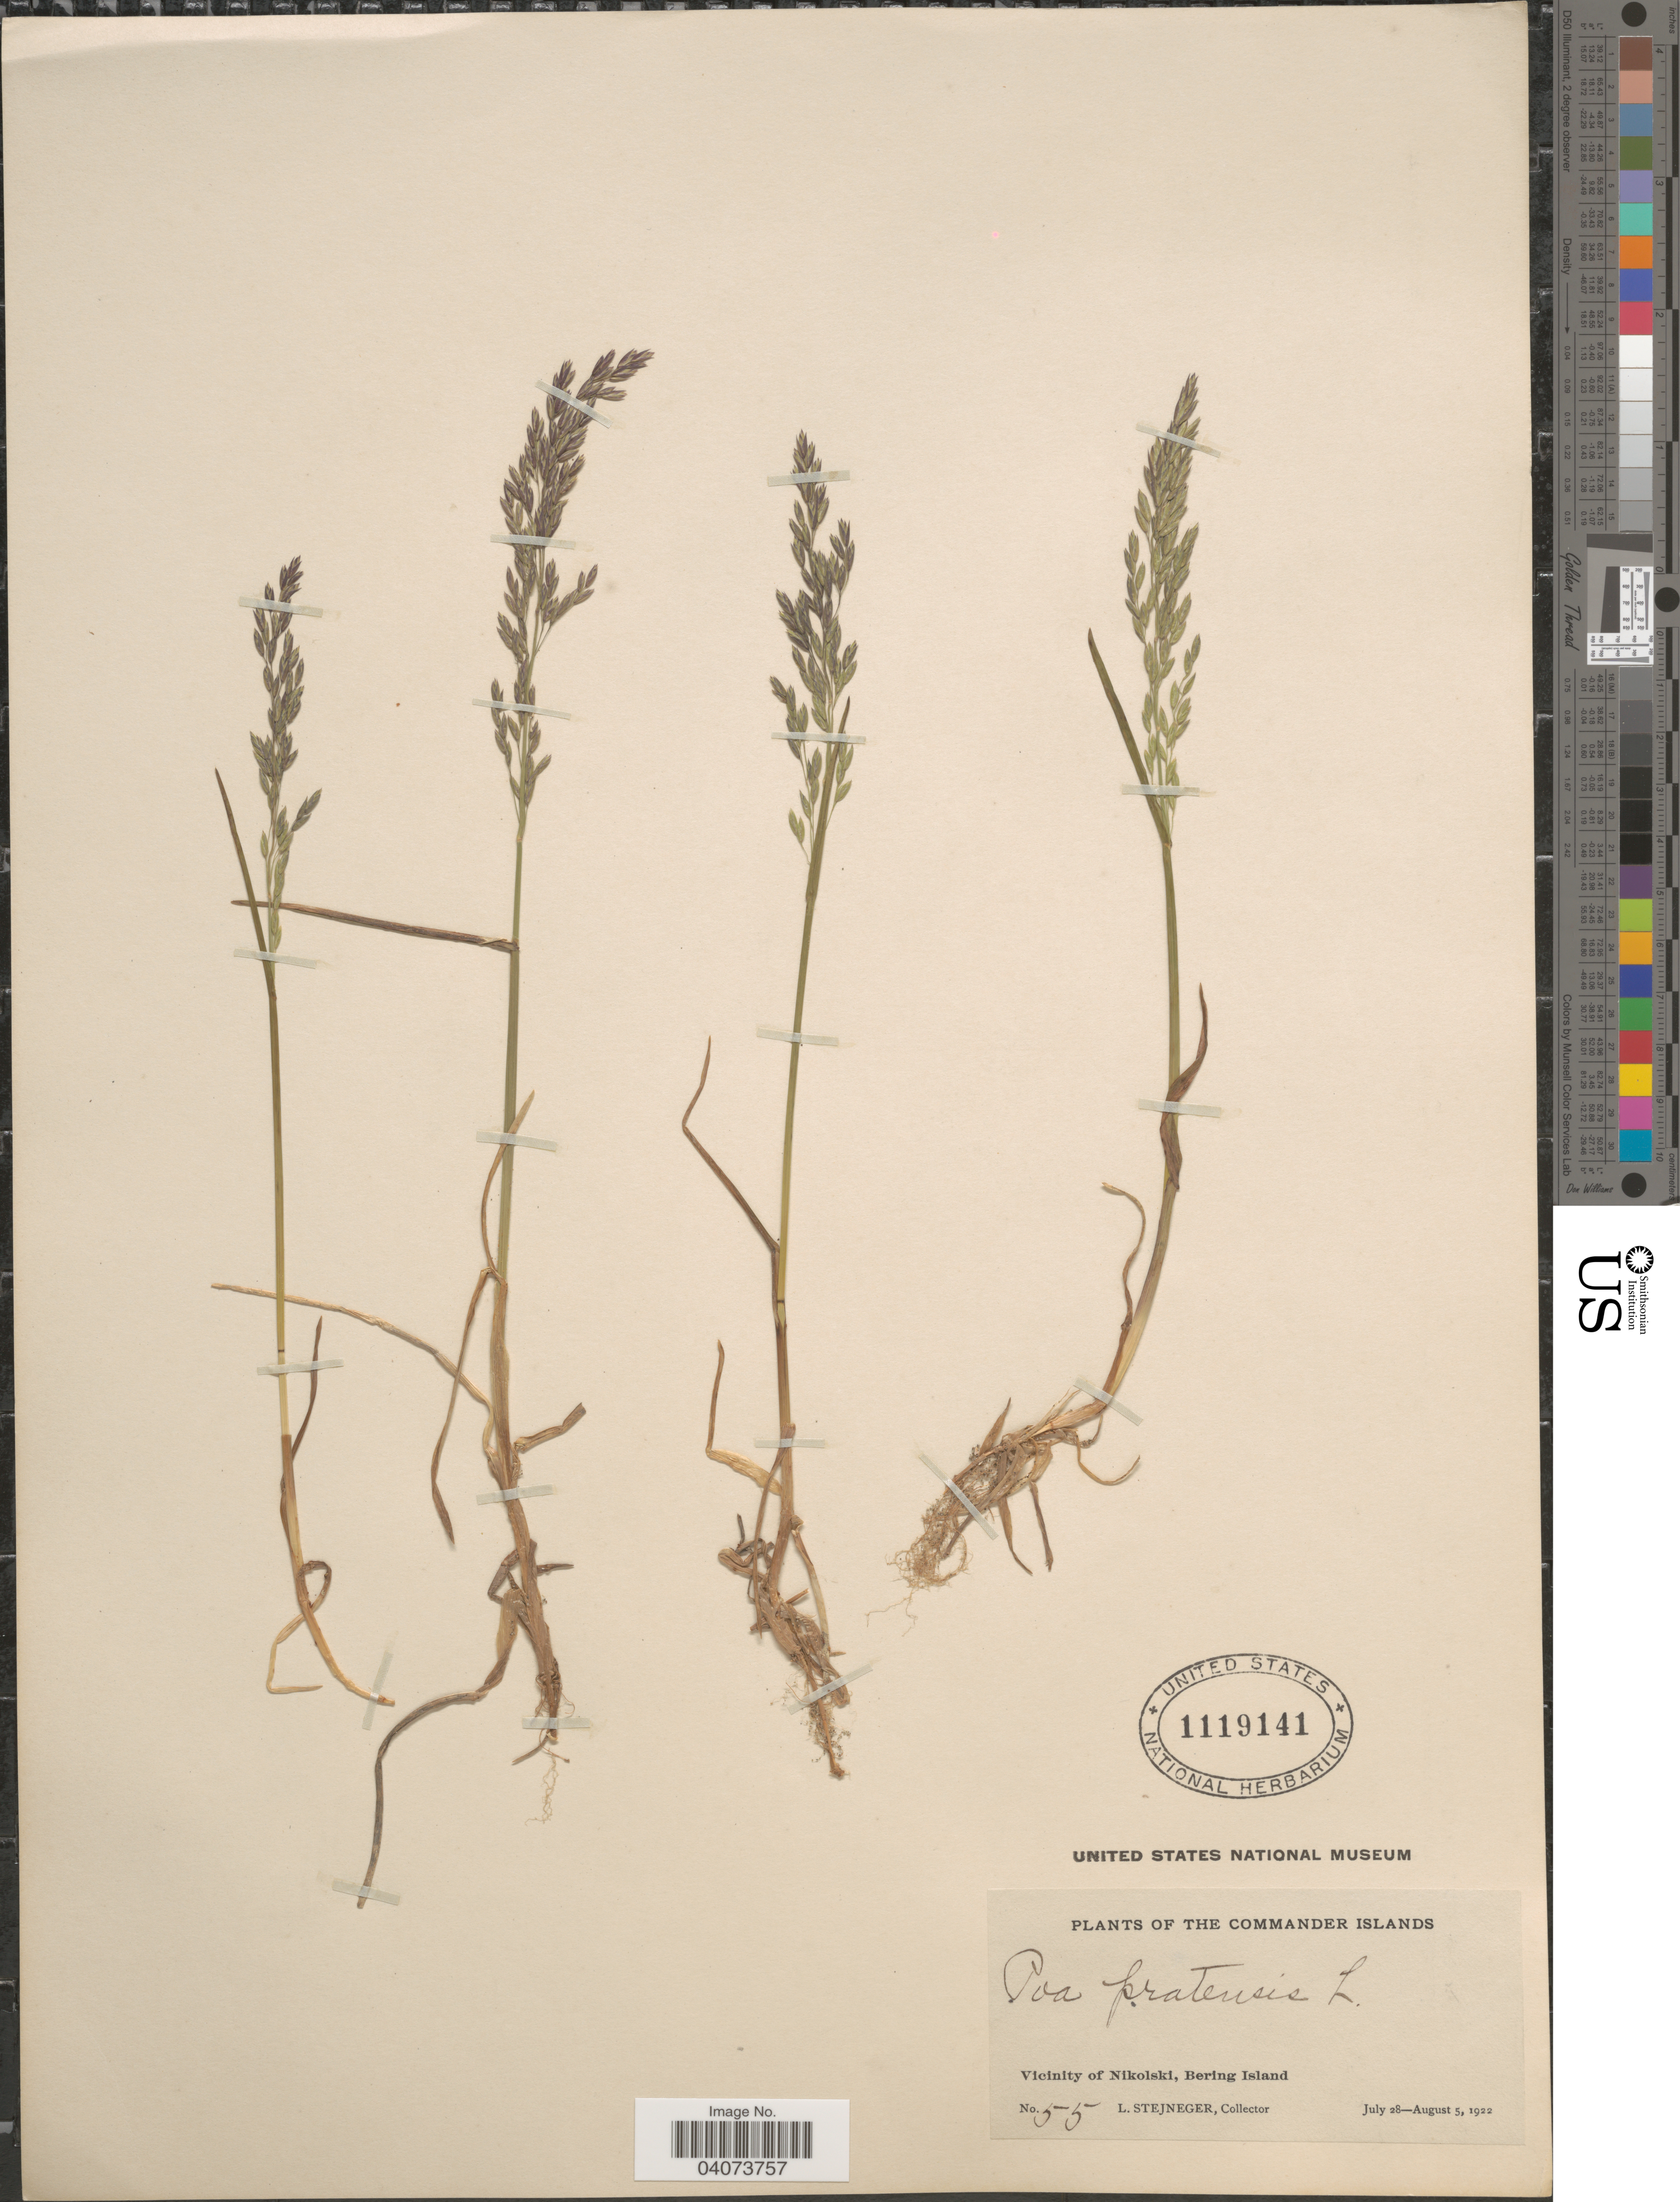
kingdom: Plantae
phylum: Tracheophyta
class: Liliopsida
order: Poales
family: Poaceae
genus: Poa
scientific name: Poa pratensis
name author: L.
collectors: L. Stejneger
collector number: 55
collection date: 1922-07-28/1922-08-05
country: Russian Federation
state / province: Kamchatka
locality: The Commander Islands. Vicinity of Nikolski, Bering Island.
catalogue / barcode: US 1119141